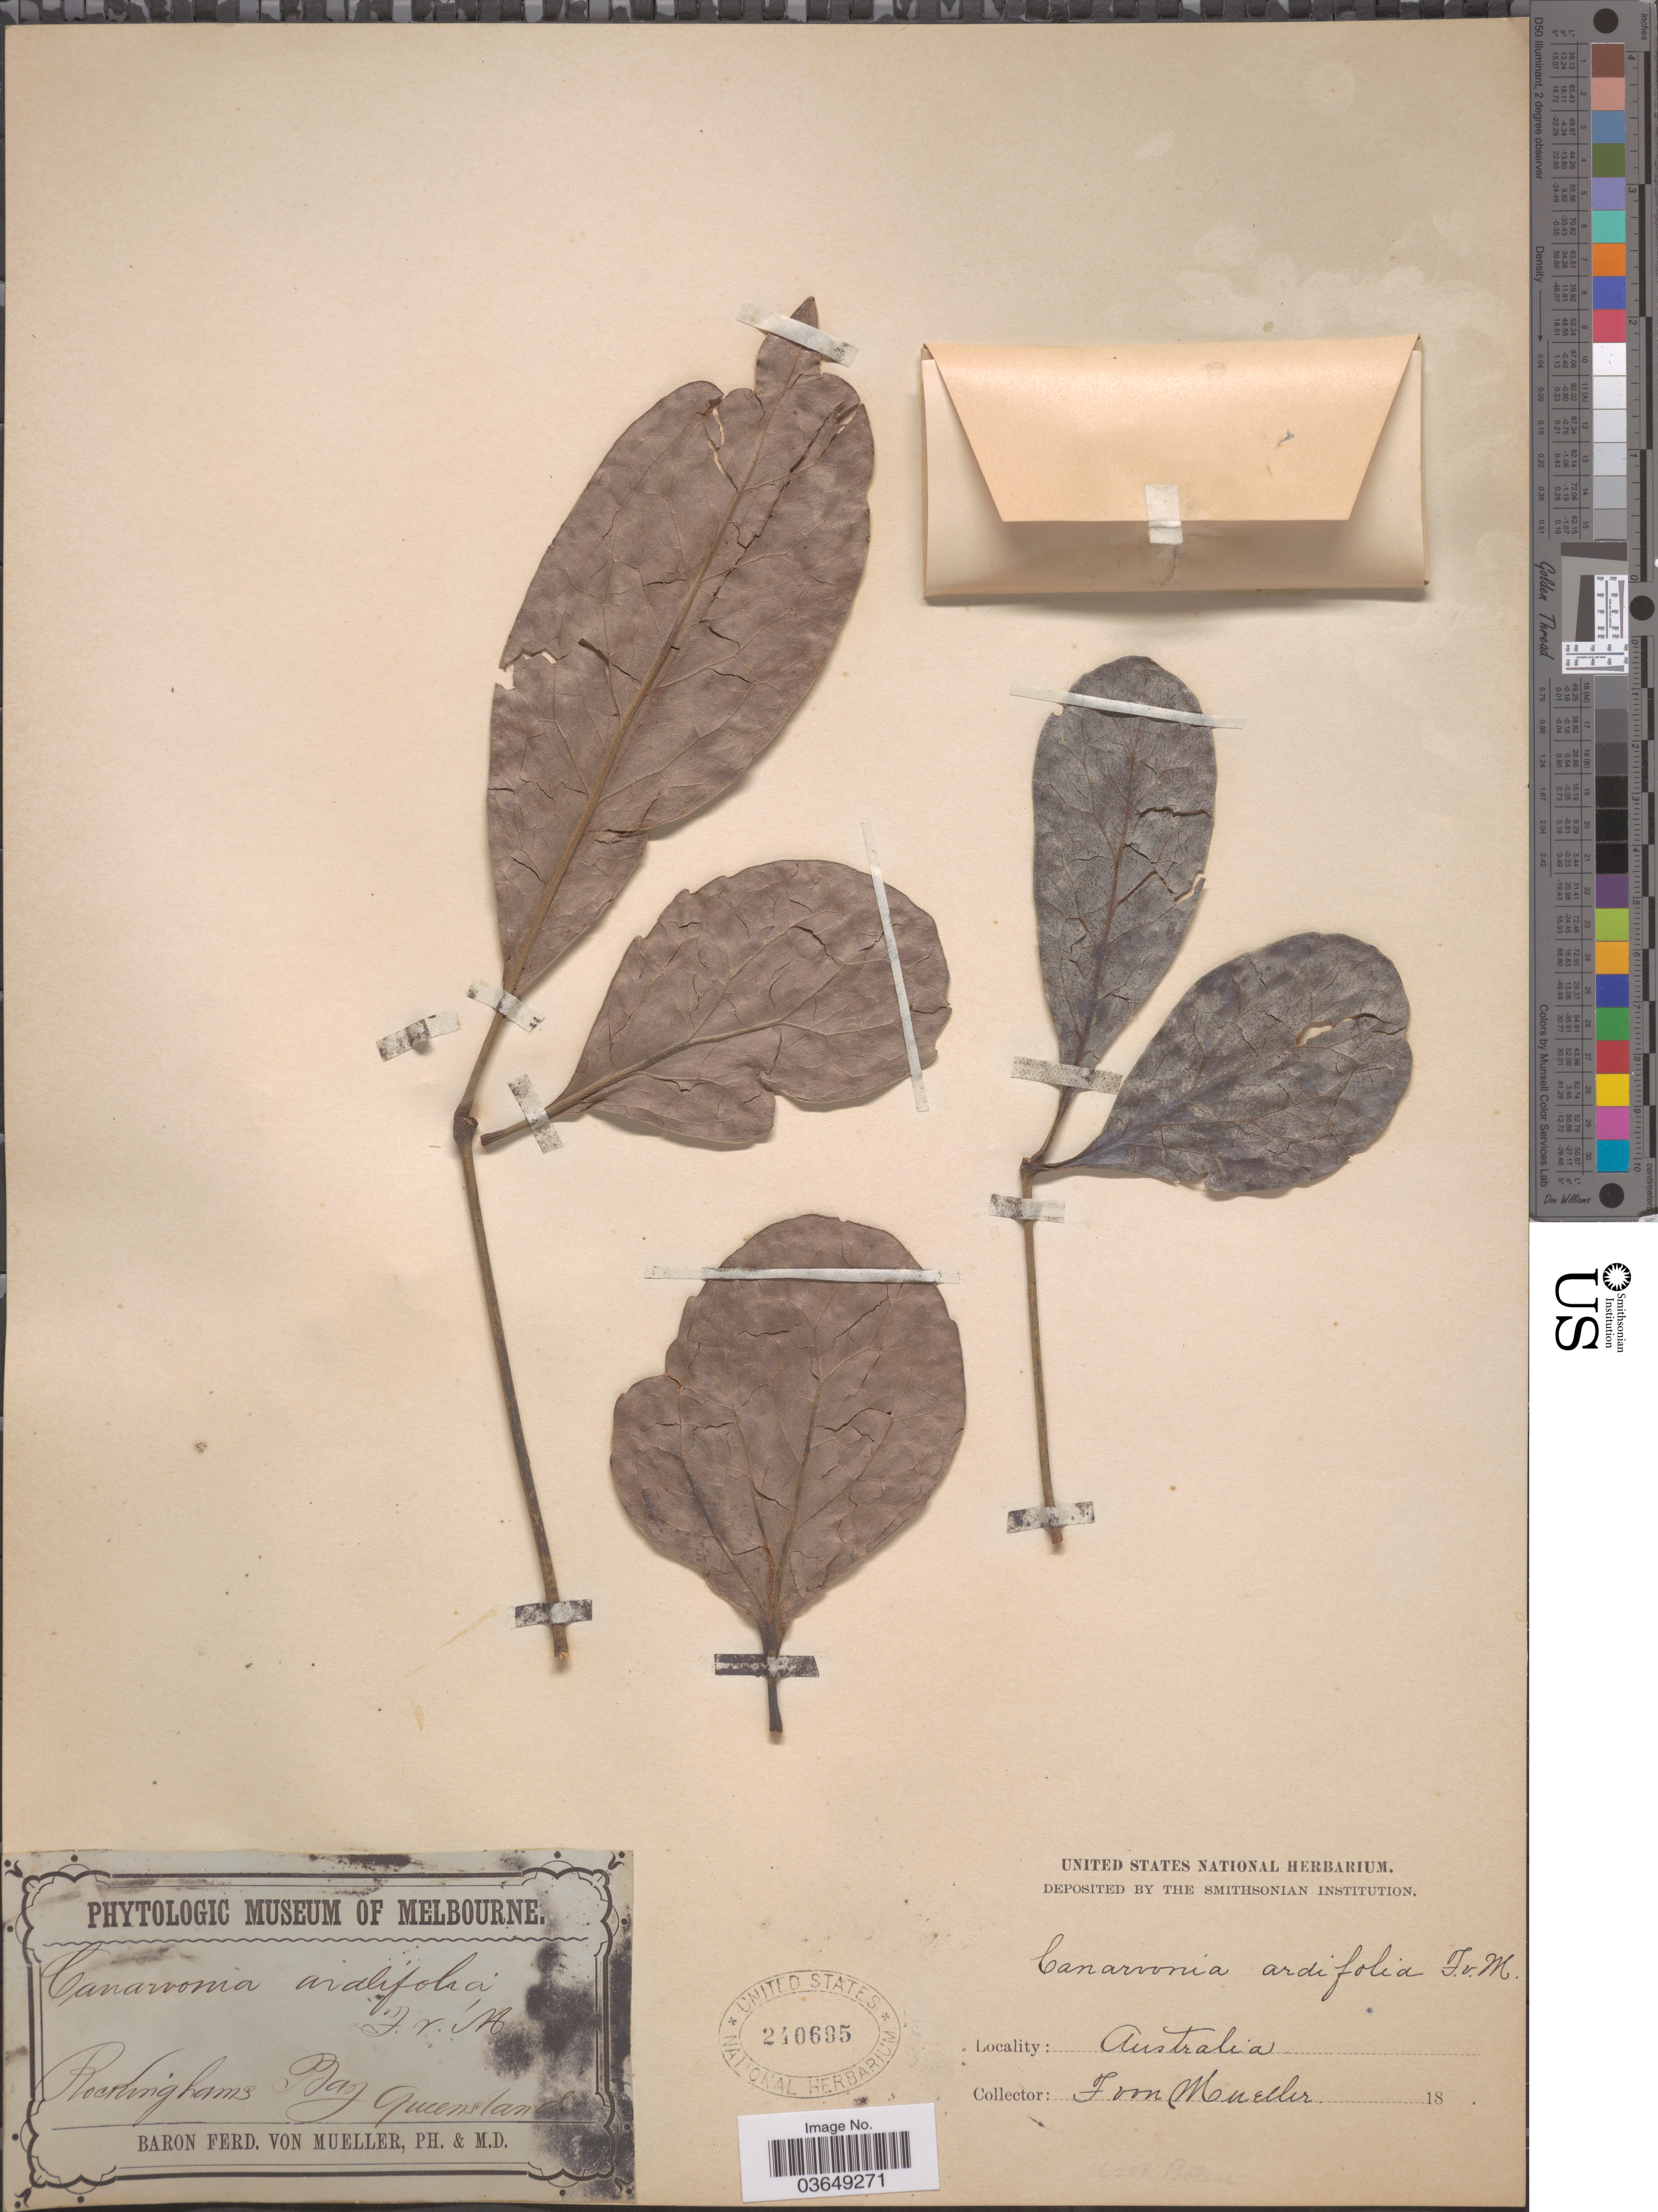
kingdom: Plantae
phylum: Tracheophyta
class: Magnoliopsida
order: Proteales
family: Proteaceae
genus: Carnarvonia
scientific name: Carnarvonia araliifolia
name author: F. Muell.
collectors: F. Mueller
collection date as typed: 18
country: Australia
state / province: Queensland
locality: Rockinghams Bay.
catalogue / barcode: US 240695